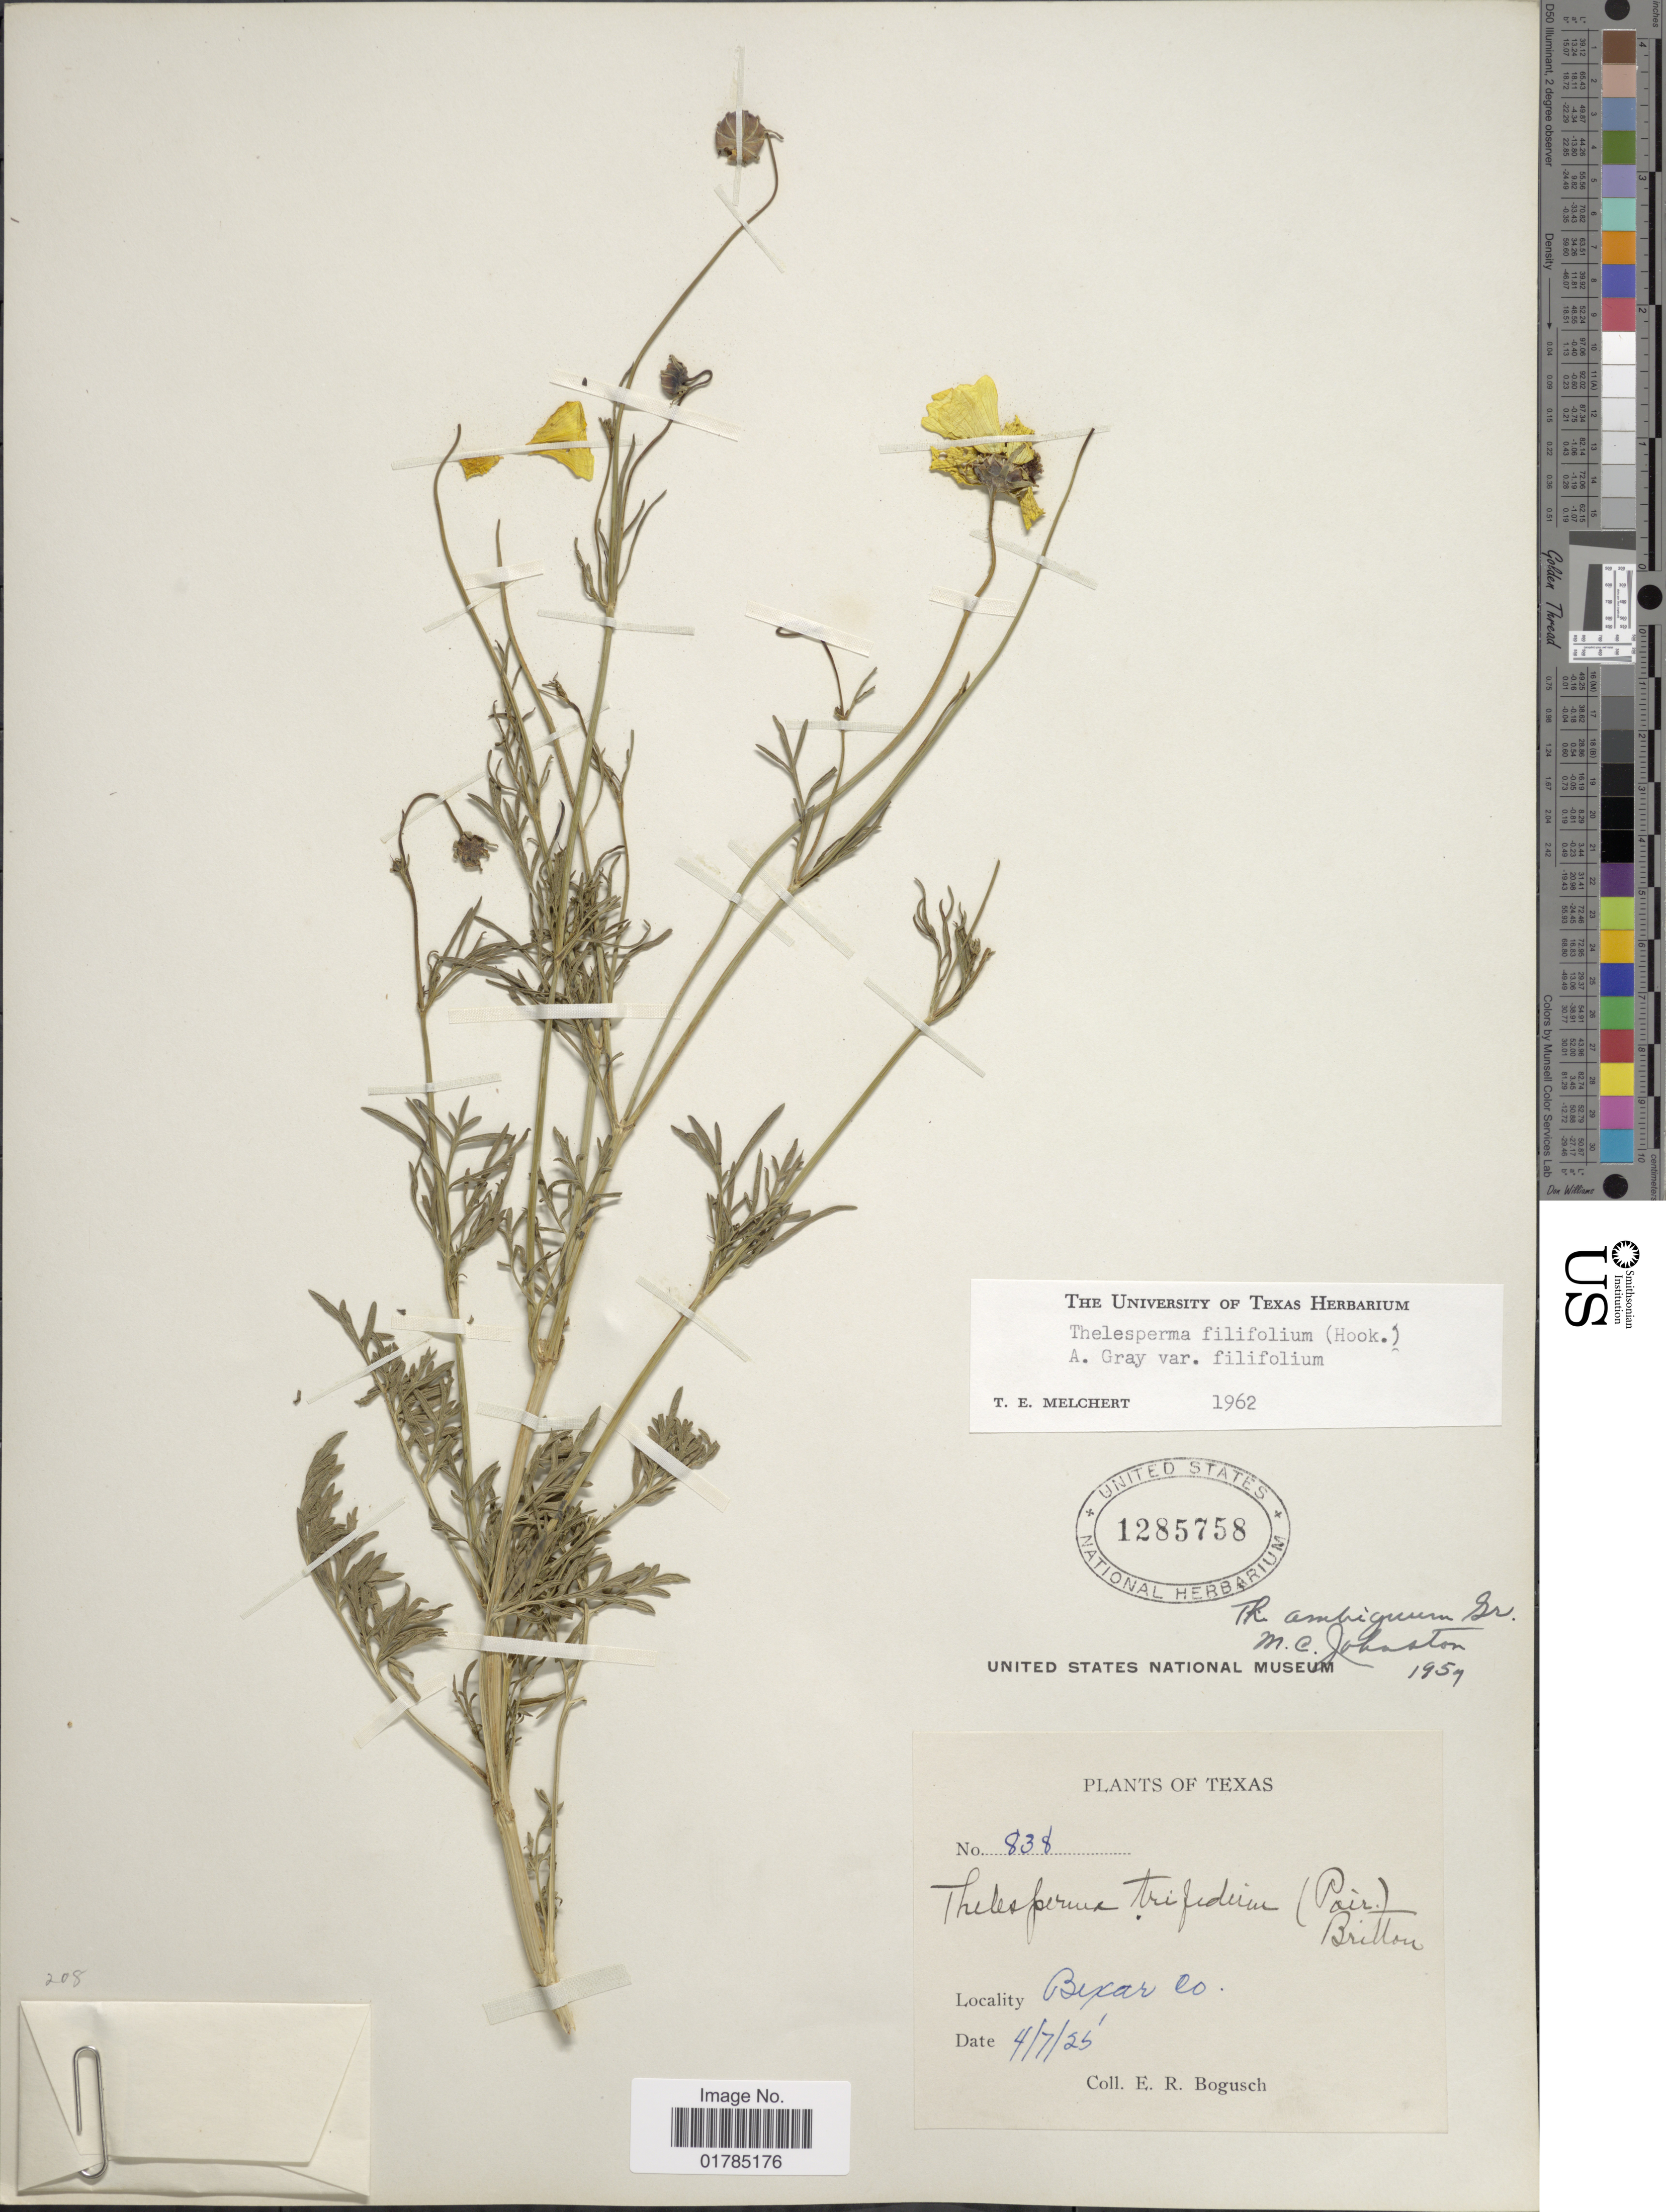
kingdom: Plantae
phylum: Tracheophyta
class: Magnoliopsida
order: Asterales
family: Asteraceae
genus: Thelesperma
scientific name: Thelesperma filifolium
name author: (Hook.) A. Gray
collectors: E. Bogusch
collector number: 838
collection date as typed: Transcribed d/m/y: 7/4/25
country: United States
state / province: Texas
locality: Bexar Co.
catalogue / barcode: US 1285758